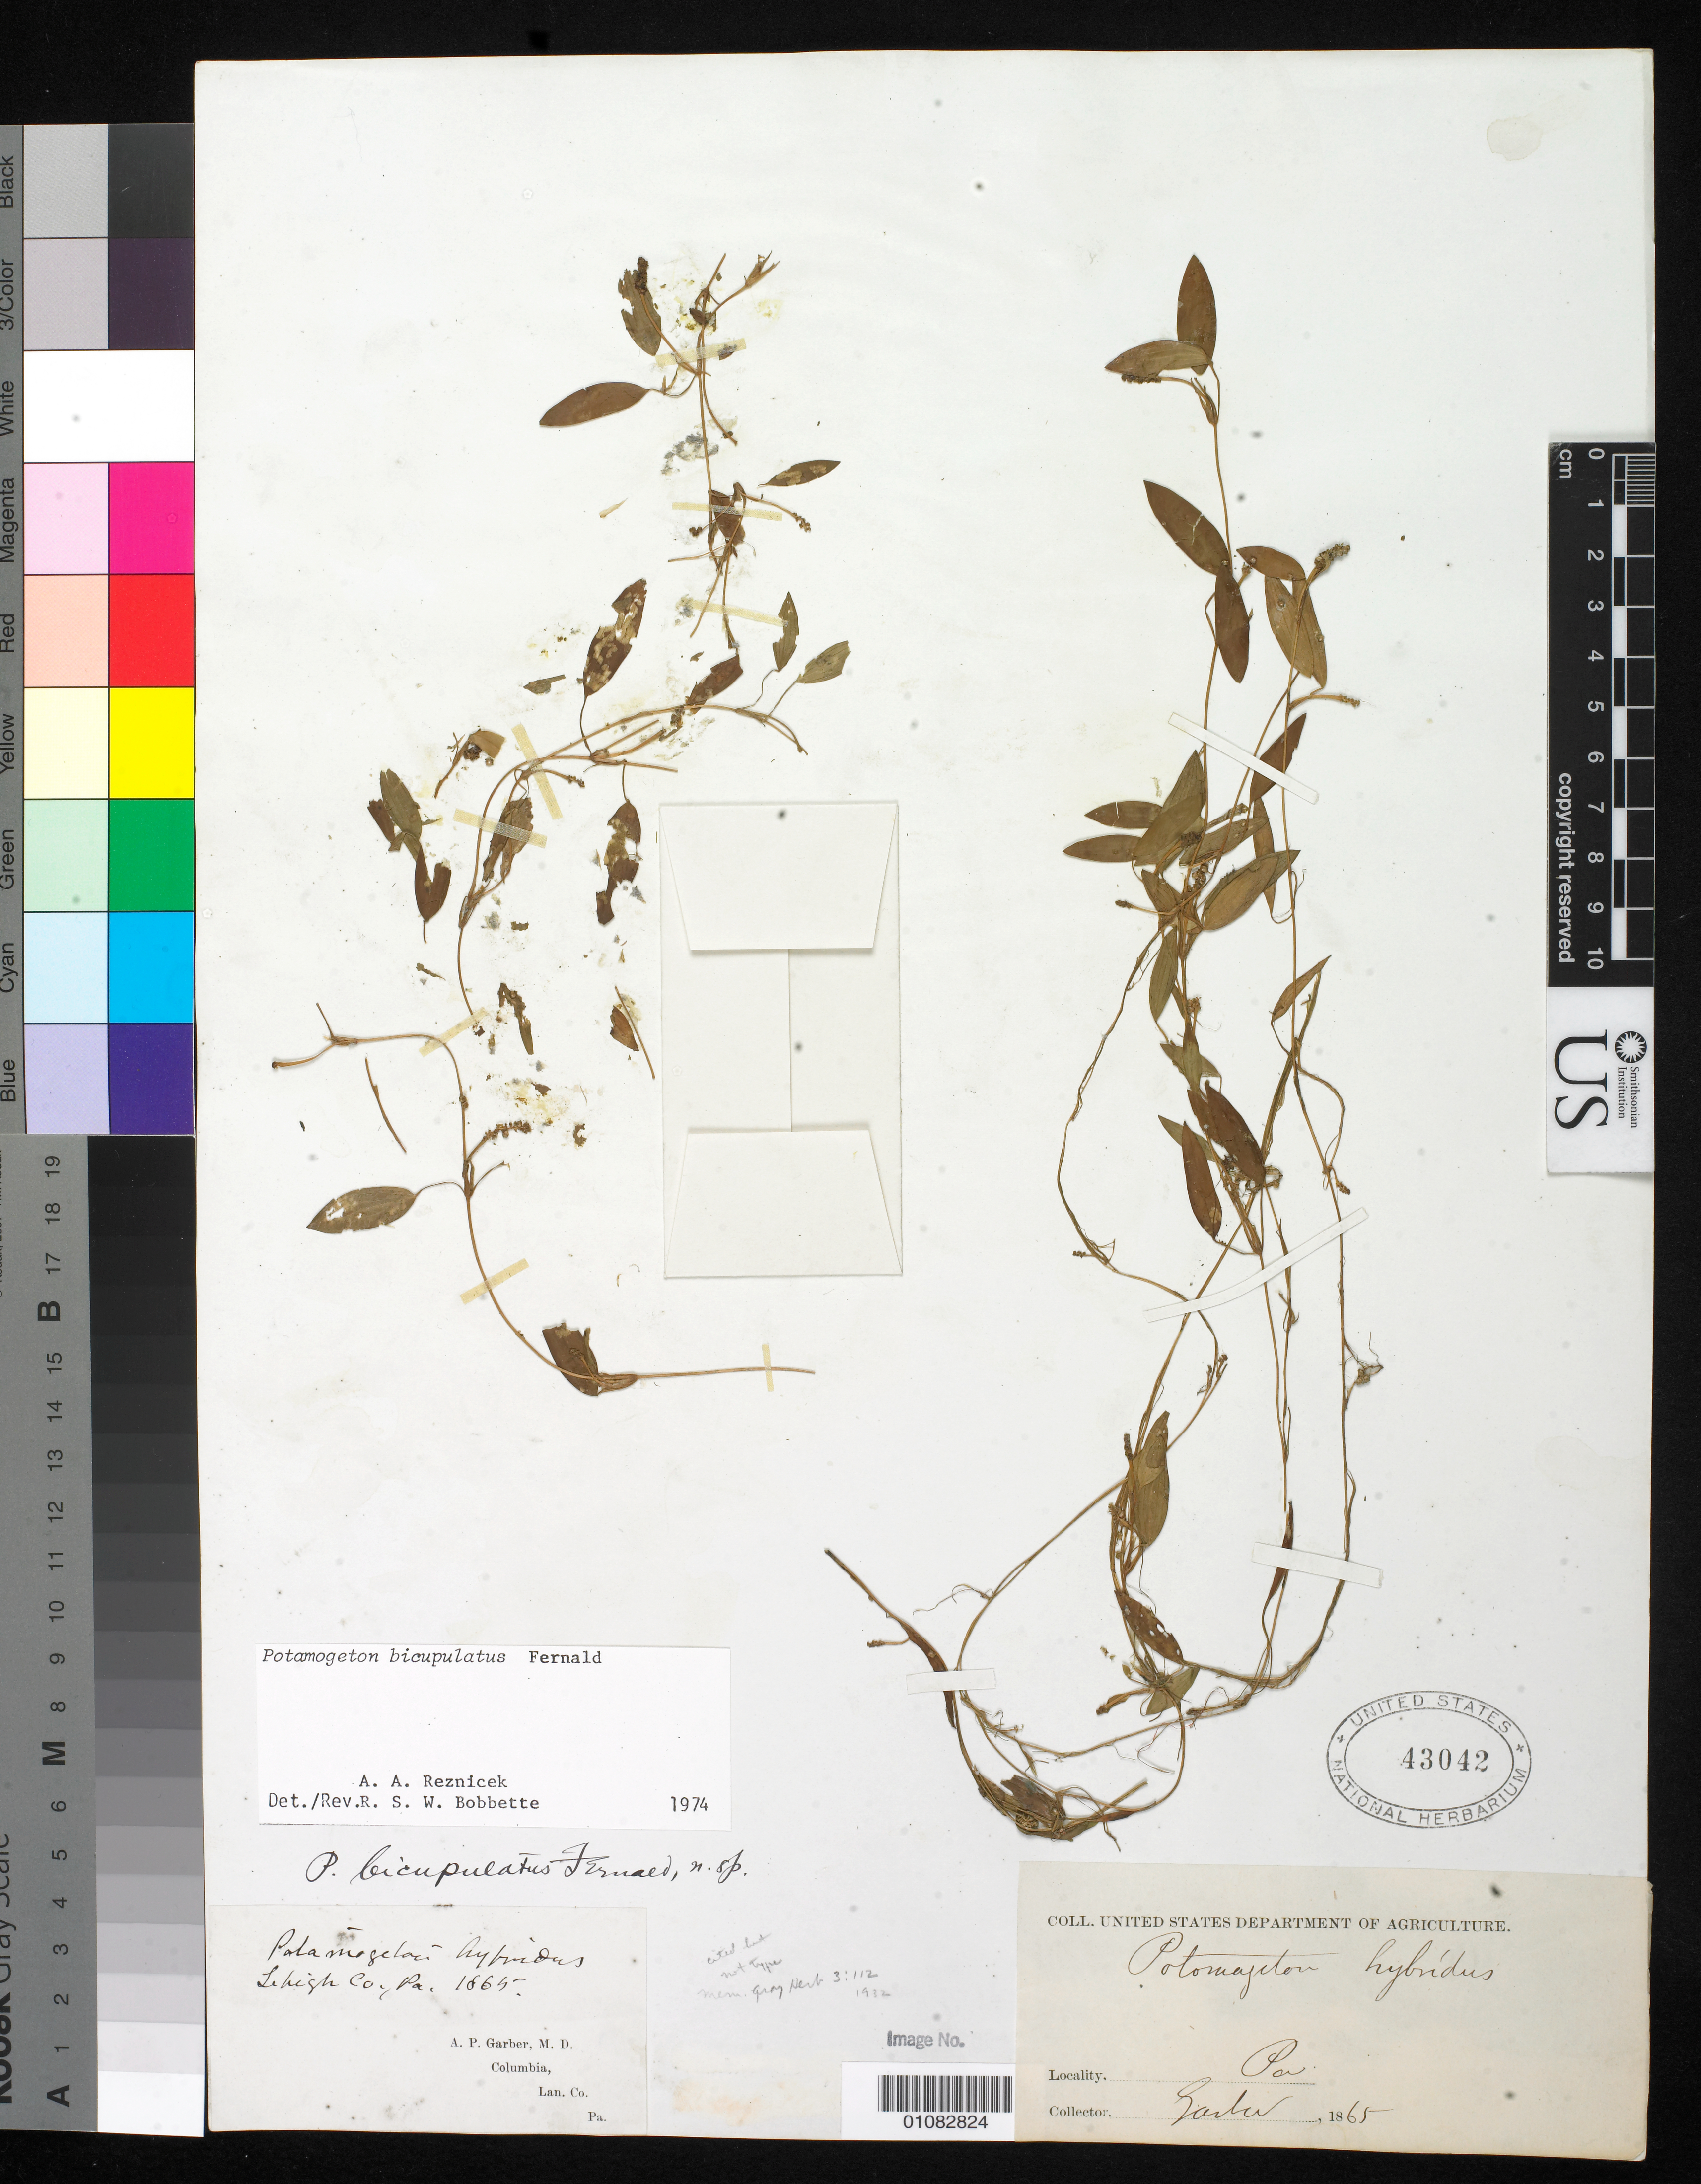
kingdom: Plantae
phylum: Tracheophyta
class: Liliopsida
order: Alismatales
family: Potamogetonaceae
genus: Potamogeton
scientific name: Potamogeton bicupulatus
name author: Fernald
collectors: A. P. Garber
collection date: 1865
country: United States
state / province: Pennsylvania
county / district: Lehigh County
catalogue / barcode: US 43042